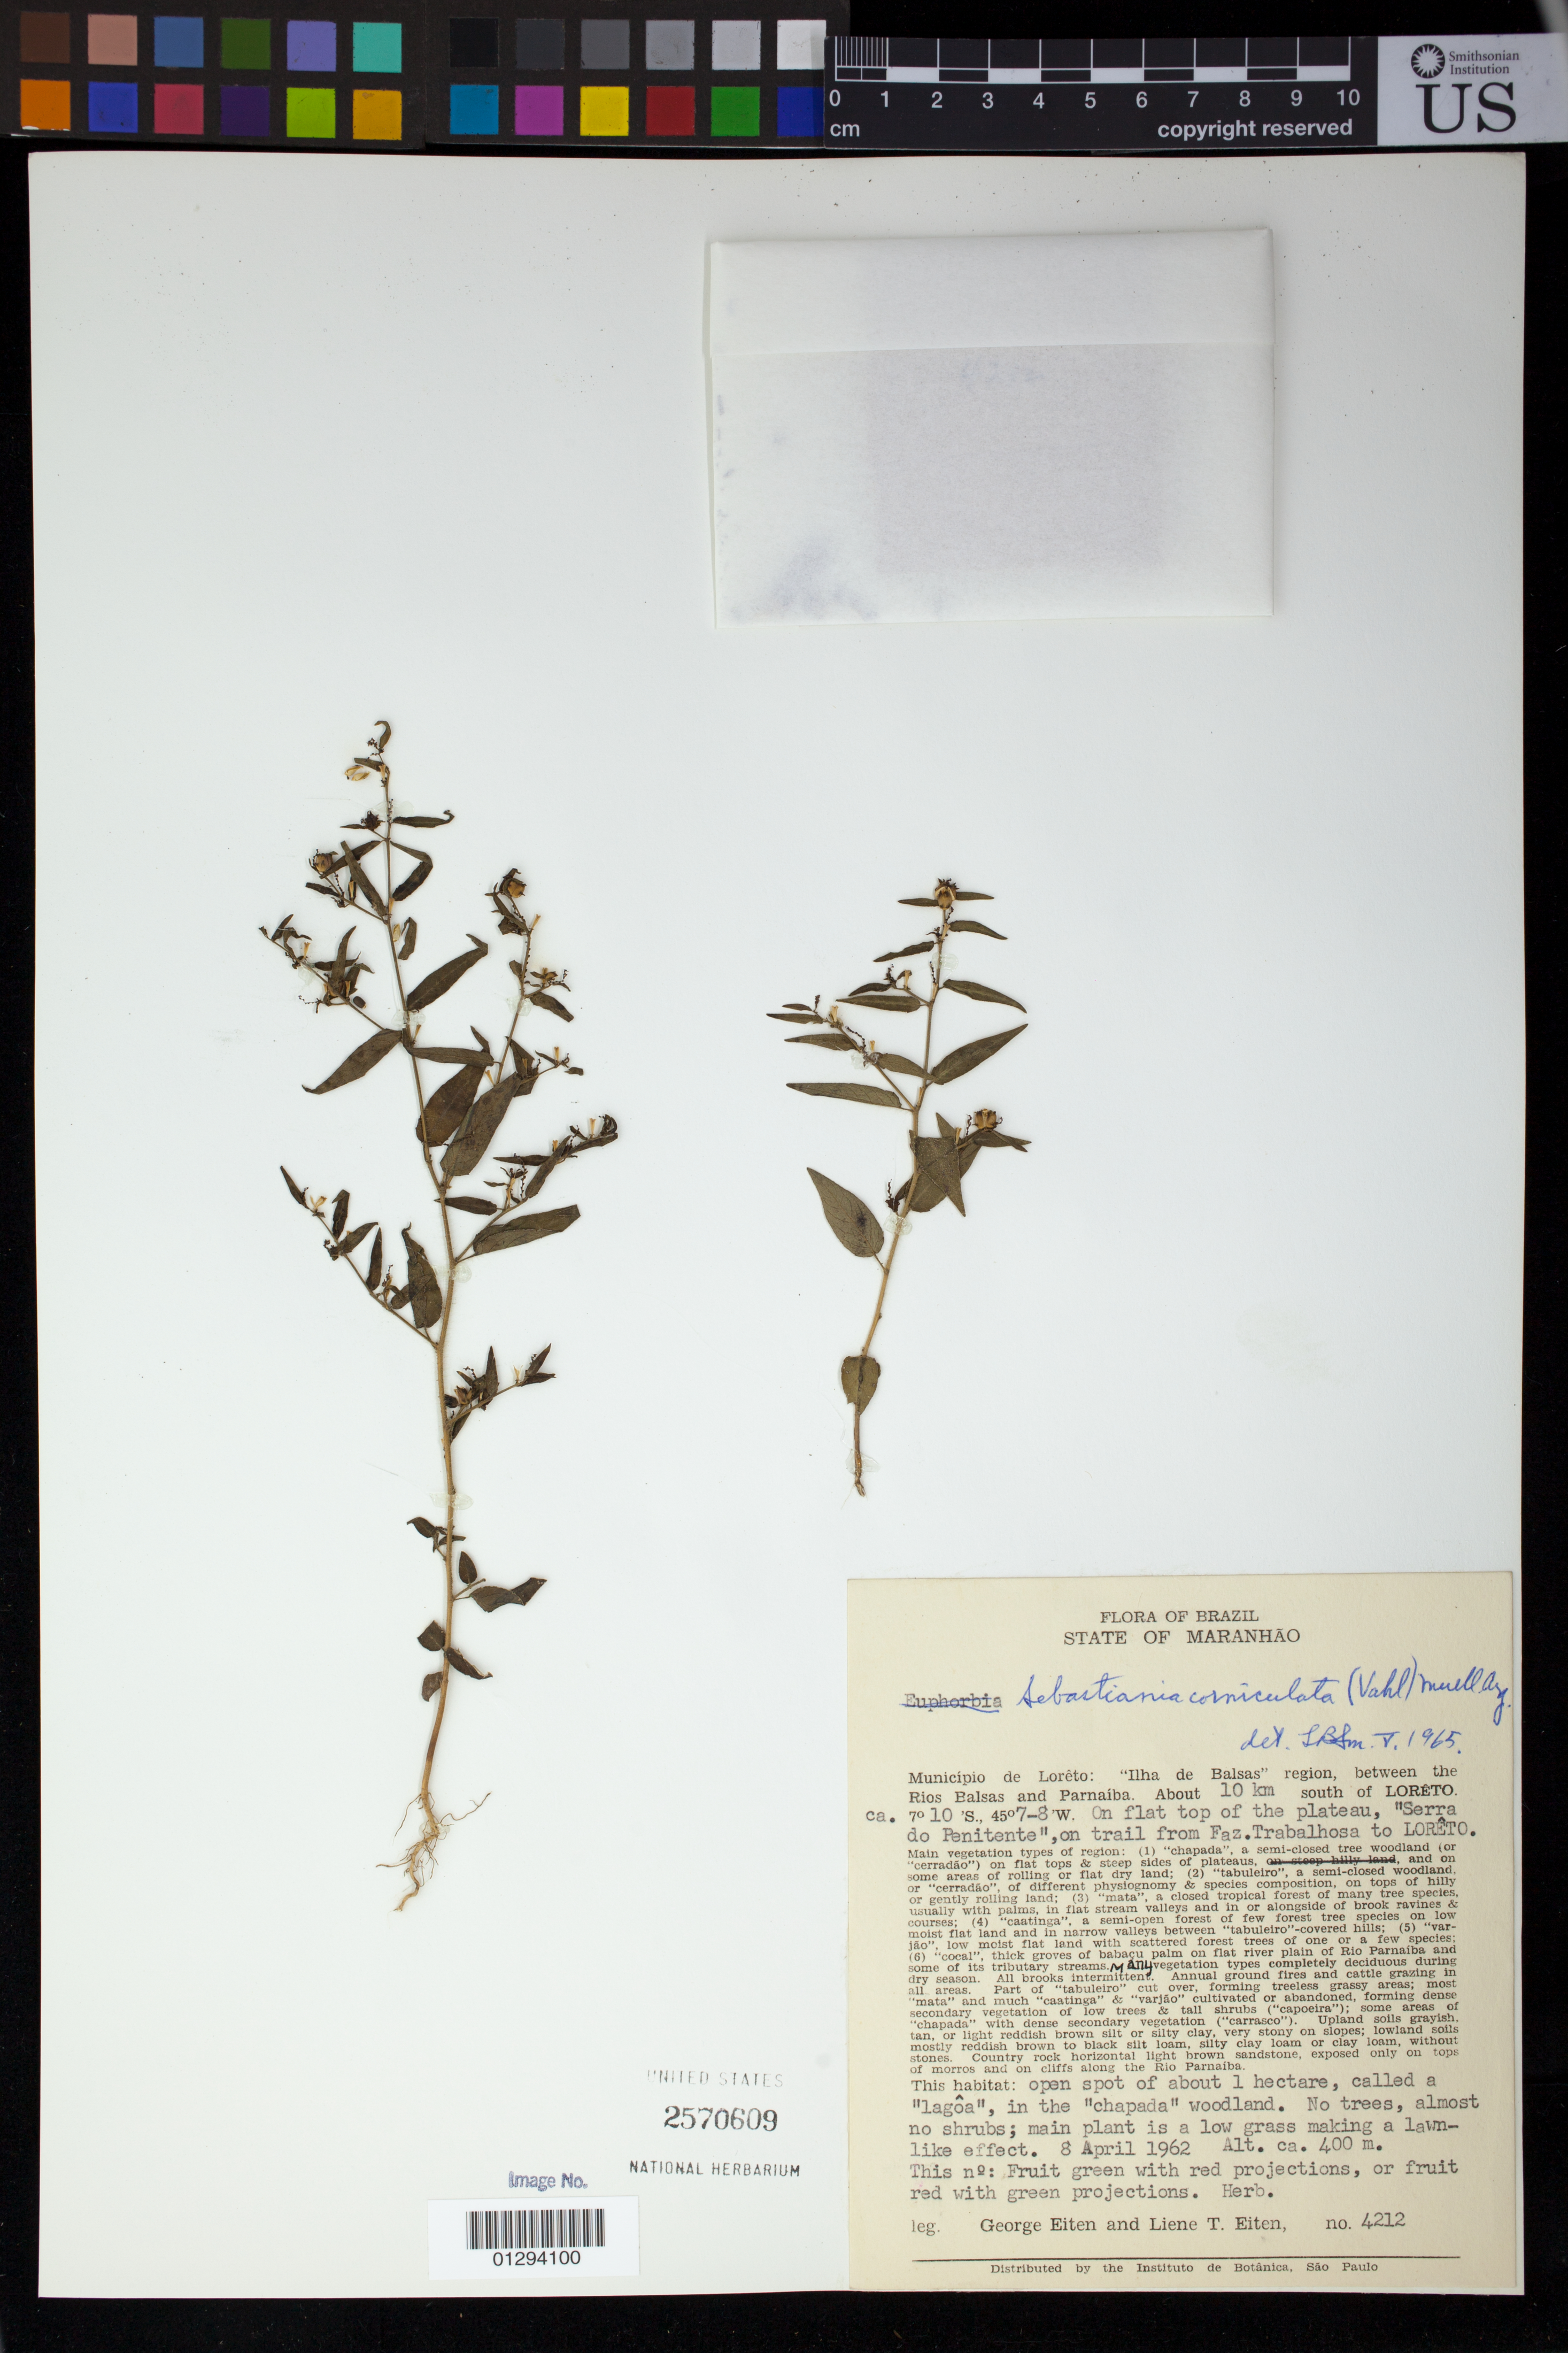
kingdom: Plantae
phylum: Tracheophyta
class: Magnoliopsida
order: Malpighiales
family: Euphorbiaceae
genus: Sebastiania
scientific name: Sebastiania corniculata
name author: (Vahl) Müll. Arg.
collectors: G. Eiten & L. T. Eiten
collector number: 4212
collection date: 1962-04-08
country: Brazil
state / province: Maranhao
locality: Municipio de Loreto: "Ilha de Balsas" region, between the Rios Balsas and Parnaiba. About 10 km south of Loreto. On flat top of the plateau, "Serra do Penitente", on trail from Faz. Trabalhosa to Loreto.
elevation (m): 400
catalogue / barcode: US 2570609